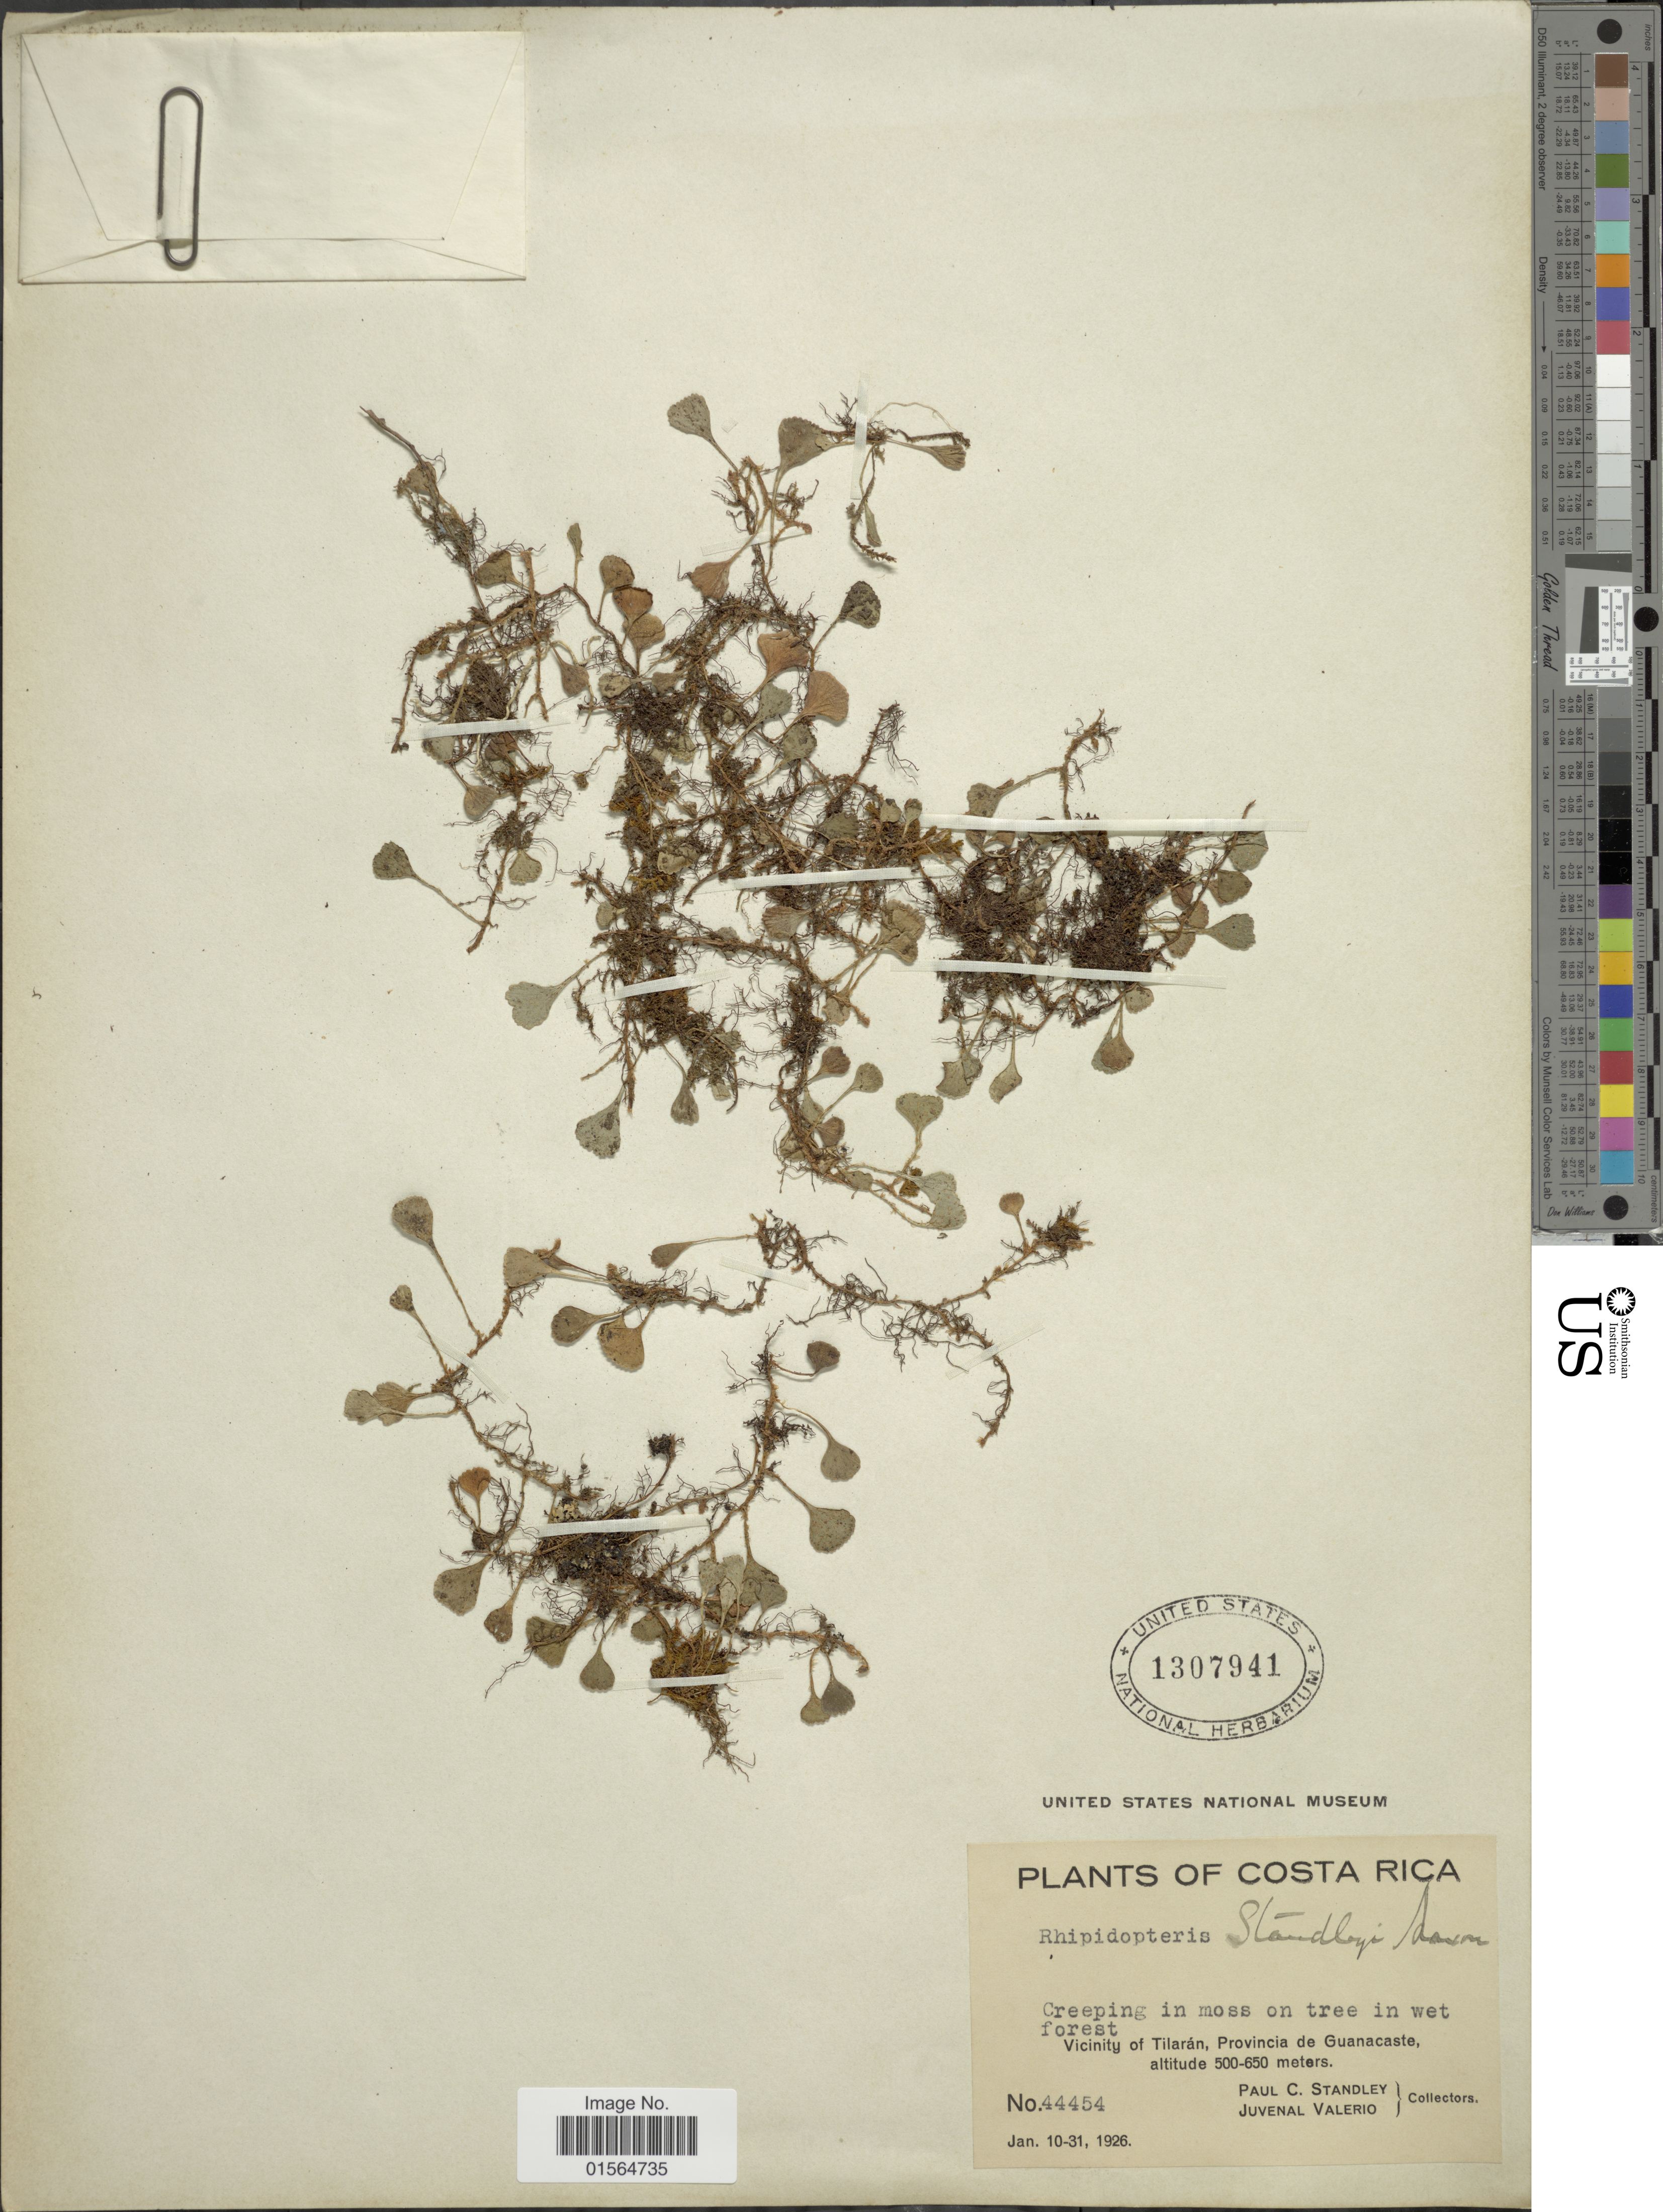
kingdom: Plantae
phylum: Tracheophyta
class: Polypodiopsida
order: Polypodiales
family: Dryopteridaceae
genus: Elaphoglossum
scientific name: Elaphoglossum peltatum f. standleyi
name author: (Maxon) Mickel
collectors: P. C. Standley & J. Valerio R.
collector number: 44454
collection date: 1926-01-10/1926-01-31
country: Costa Rica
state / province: Guanacaste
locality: Vicinity of Tilaran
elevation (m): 500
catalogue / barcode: US 1307941